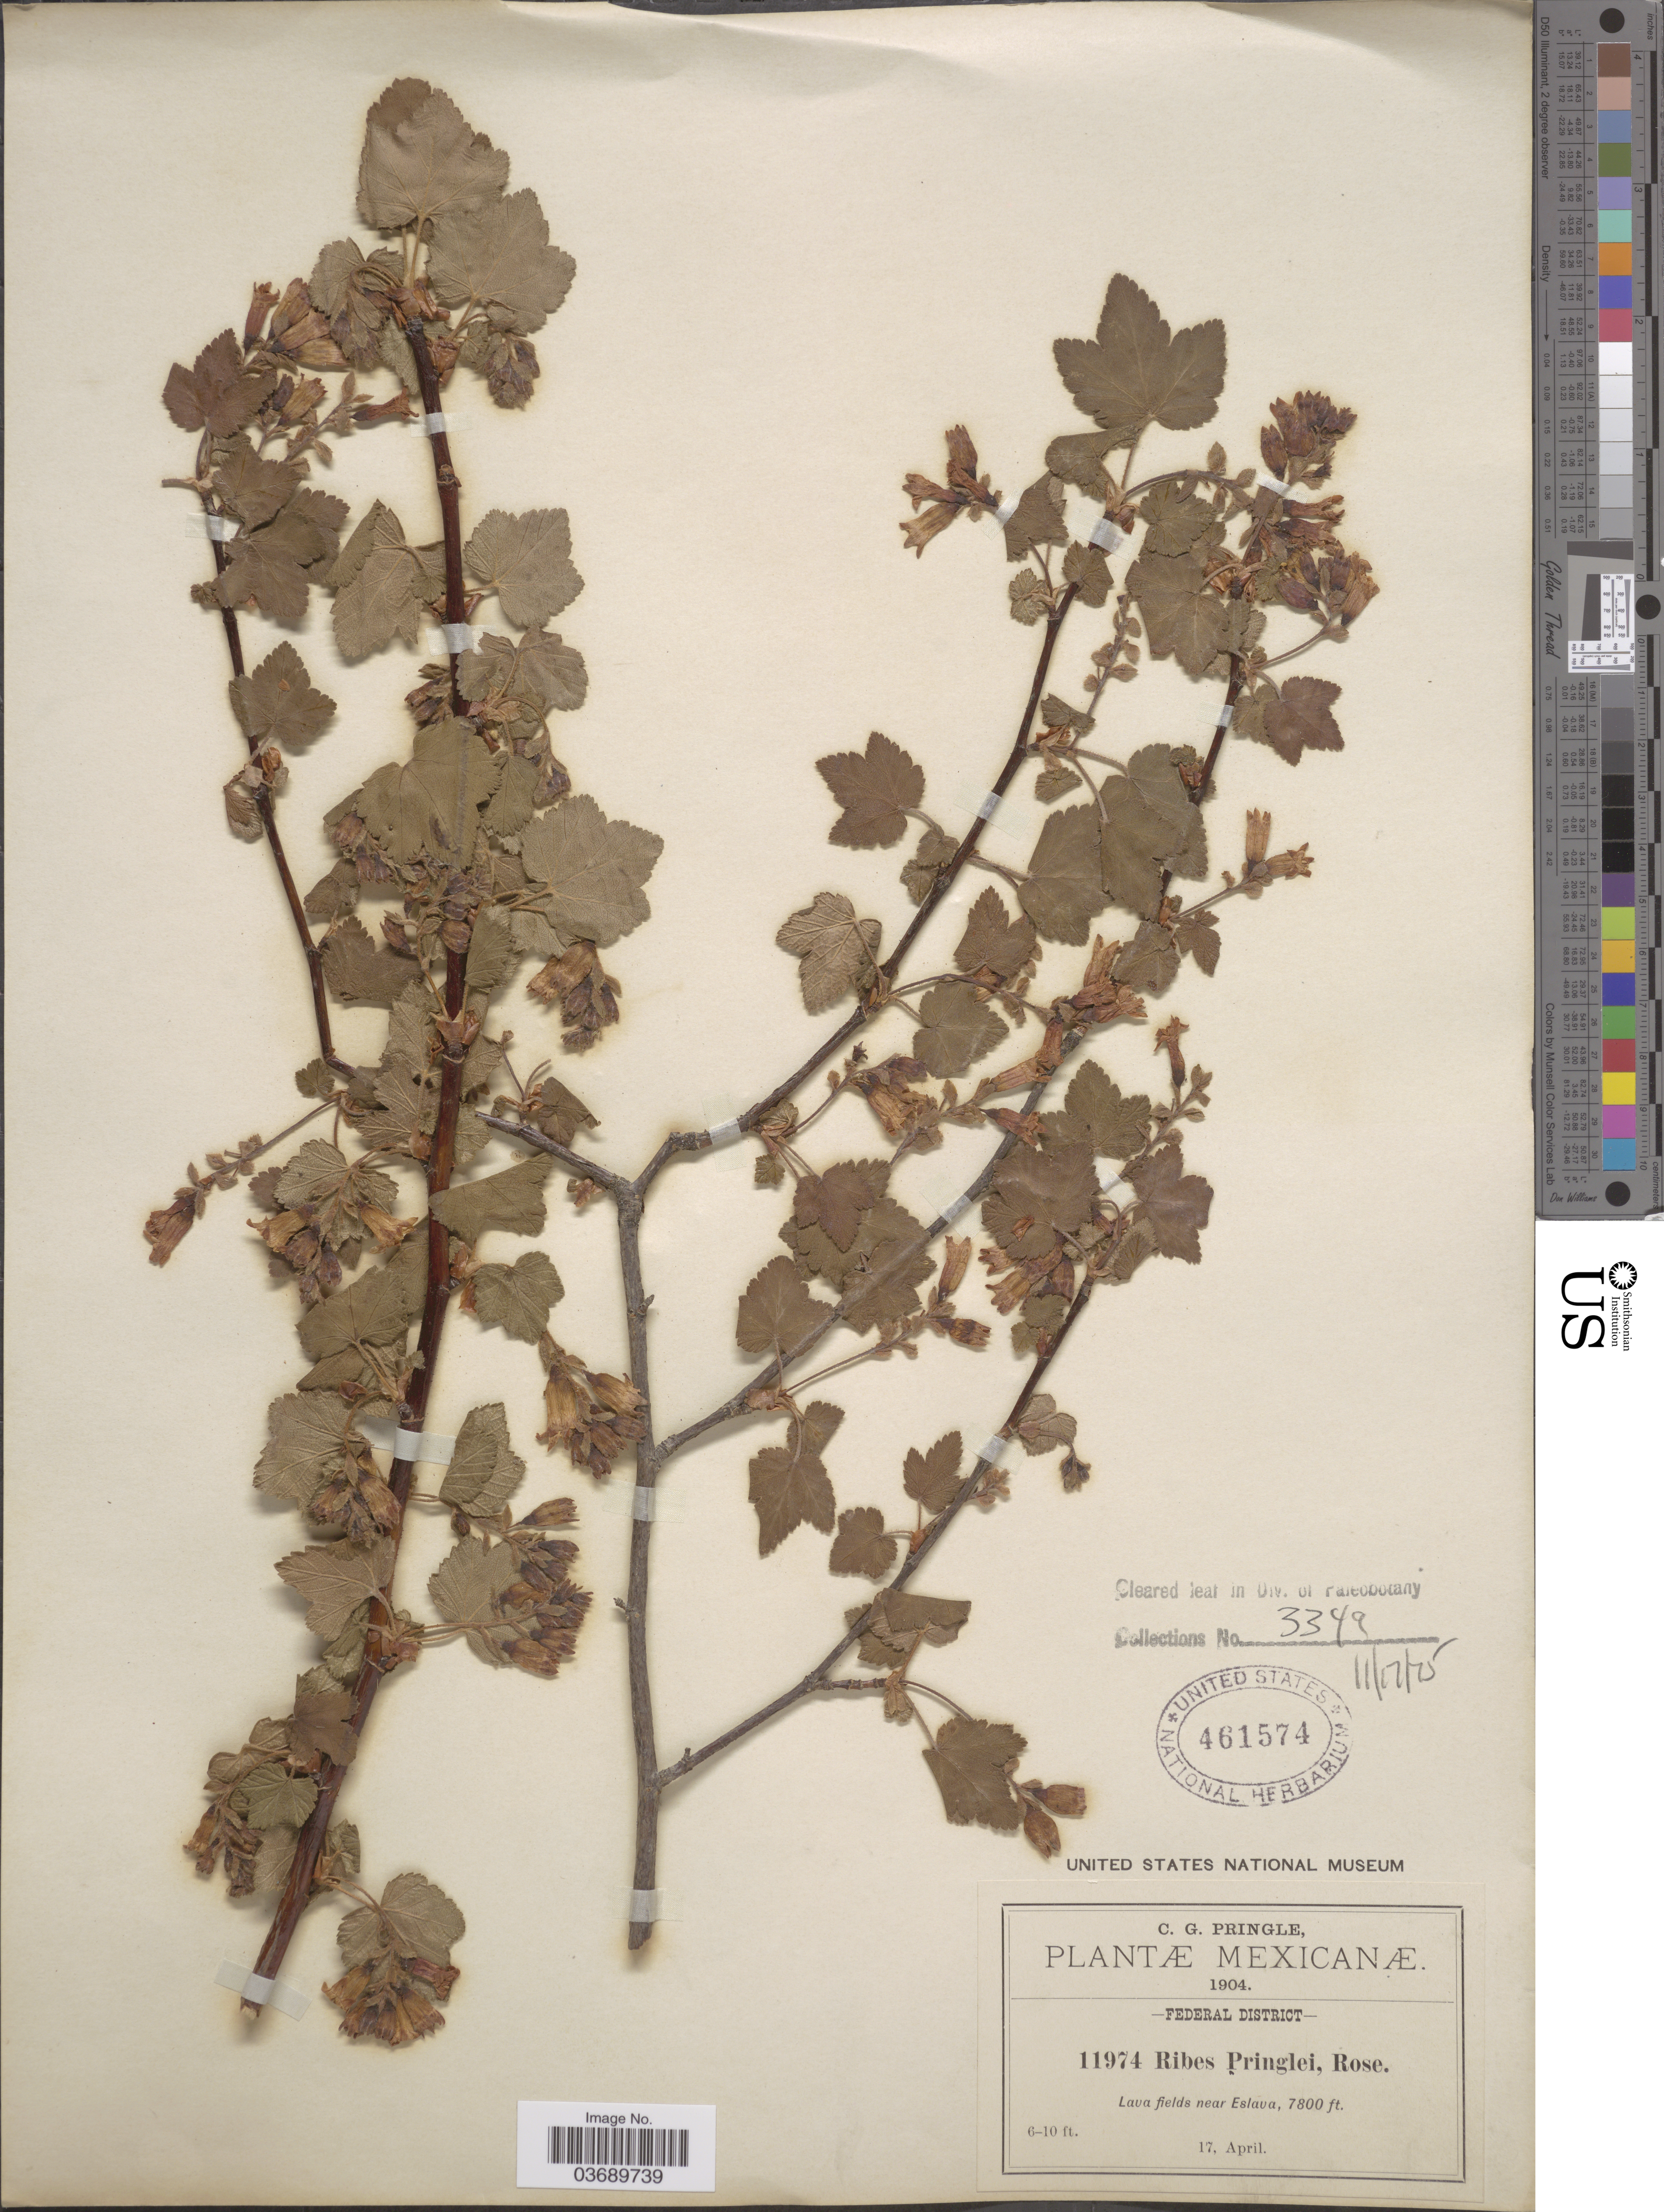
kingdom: Plantae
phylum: Tracheophyta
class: Magnoliopsida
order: Saxifragales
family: Grossulariaceae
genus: Ribes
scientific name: Ribes pringlei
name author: Rose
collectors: C. G. Pringle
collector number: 11974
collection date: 1904-04-17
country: Mexico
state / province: Distrito Federal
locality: Lava fields near Eslava, Federal District.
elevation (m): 2377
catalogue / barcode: US 461574